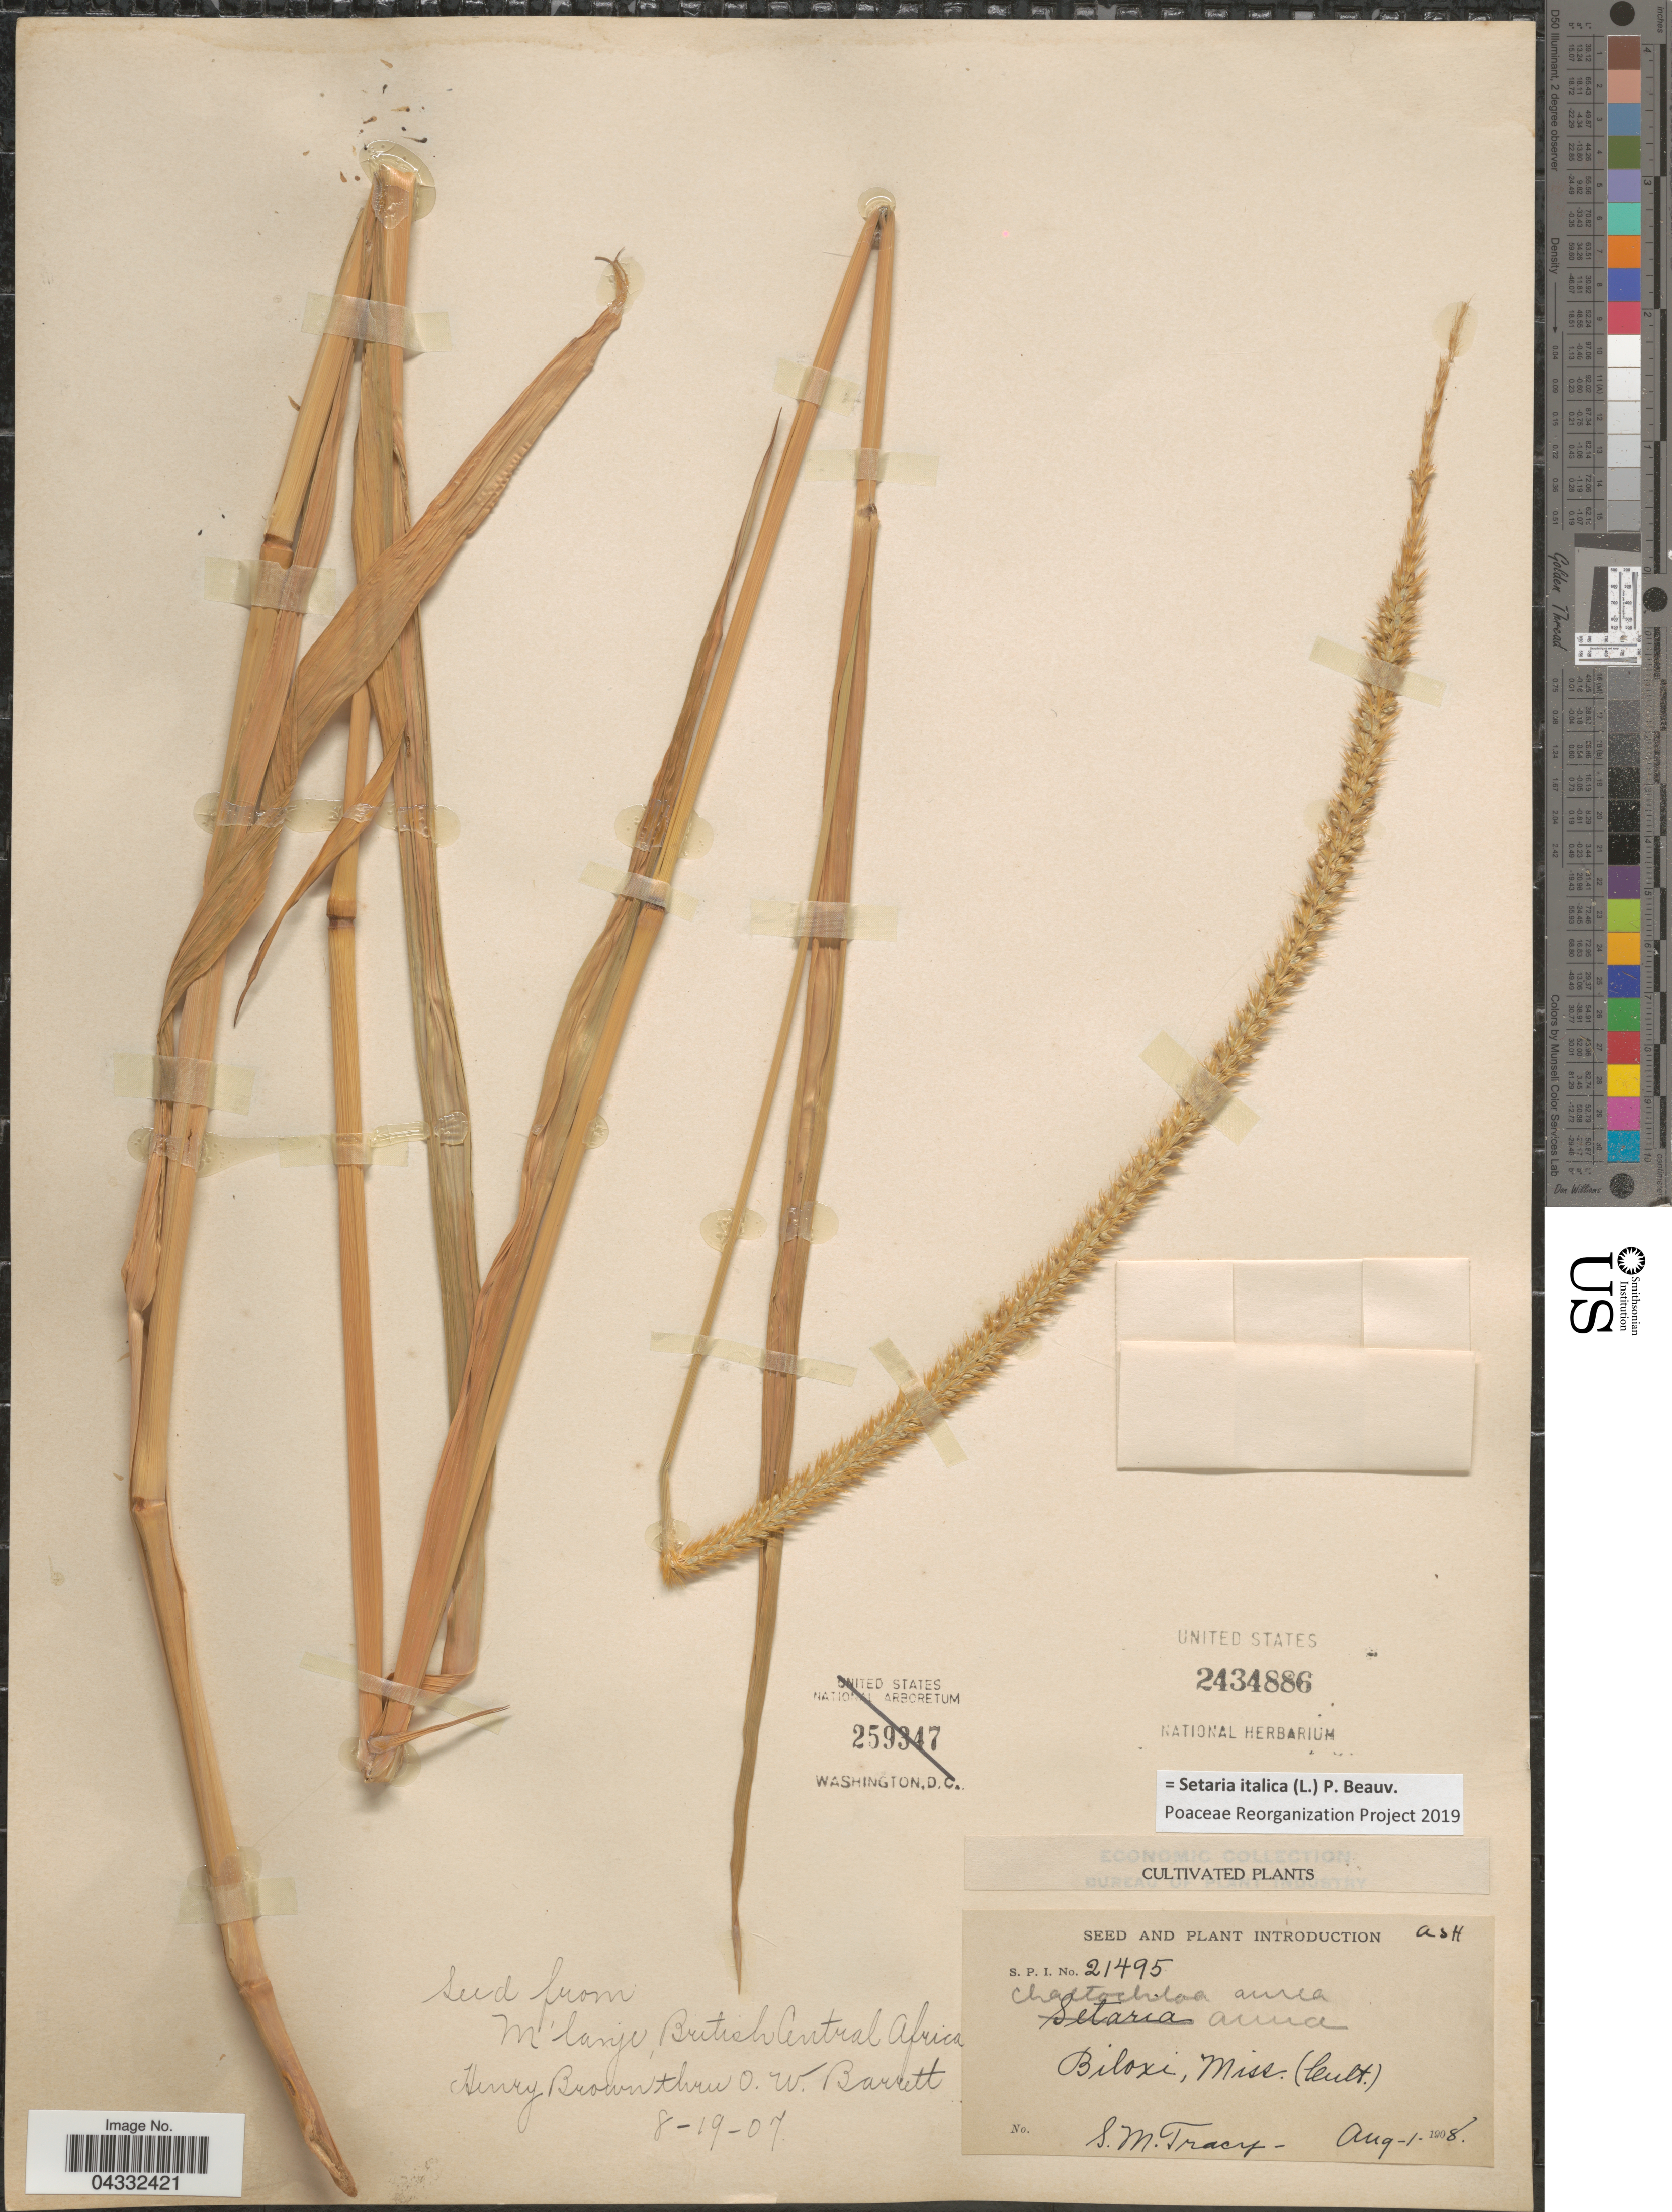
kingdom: Plantae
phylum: Tracheophyta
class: Liliopsida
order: Poales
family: Poaceae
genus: Setaria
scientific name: Setaria italica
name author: (L.) P. Beauv.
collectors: S. M. Tracy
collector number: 21495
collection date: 1908-08-01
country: United States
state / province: Mississippi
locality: Biloxi.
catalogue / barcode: US 2434886